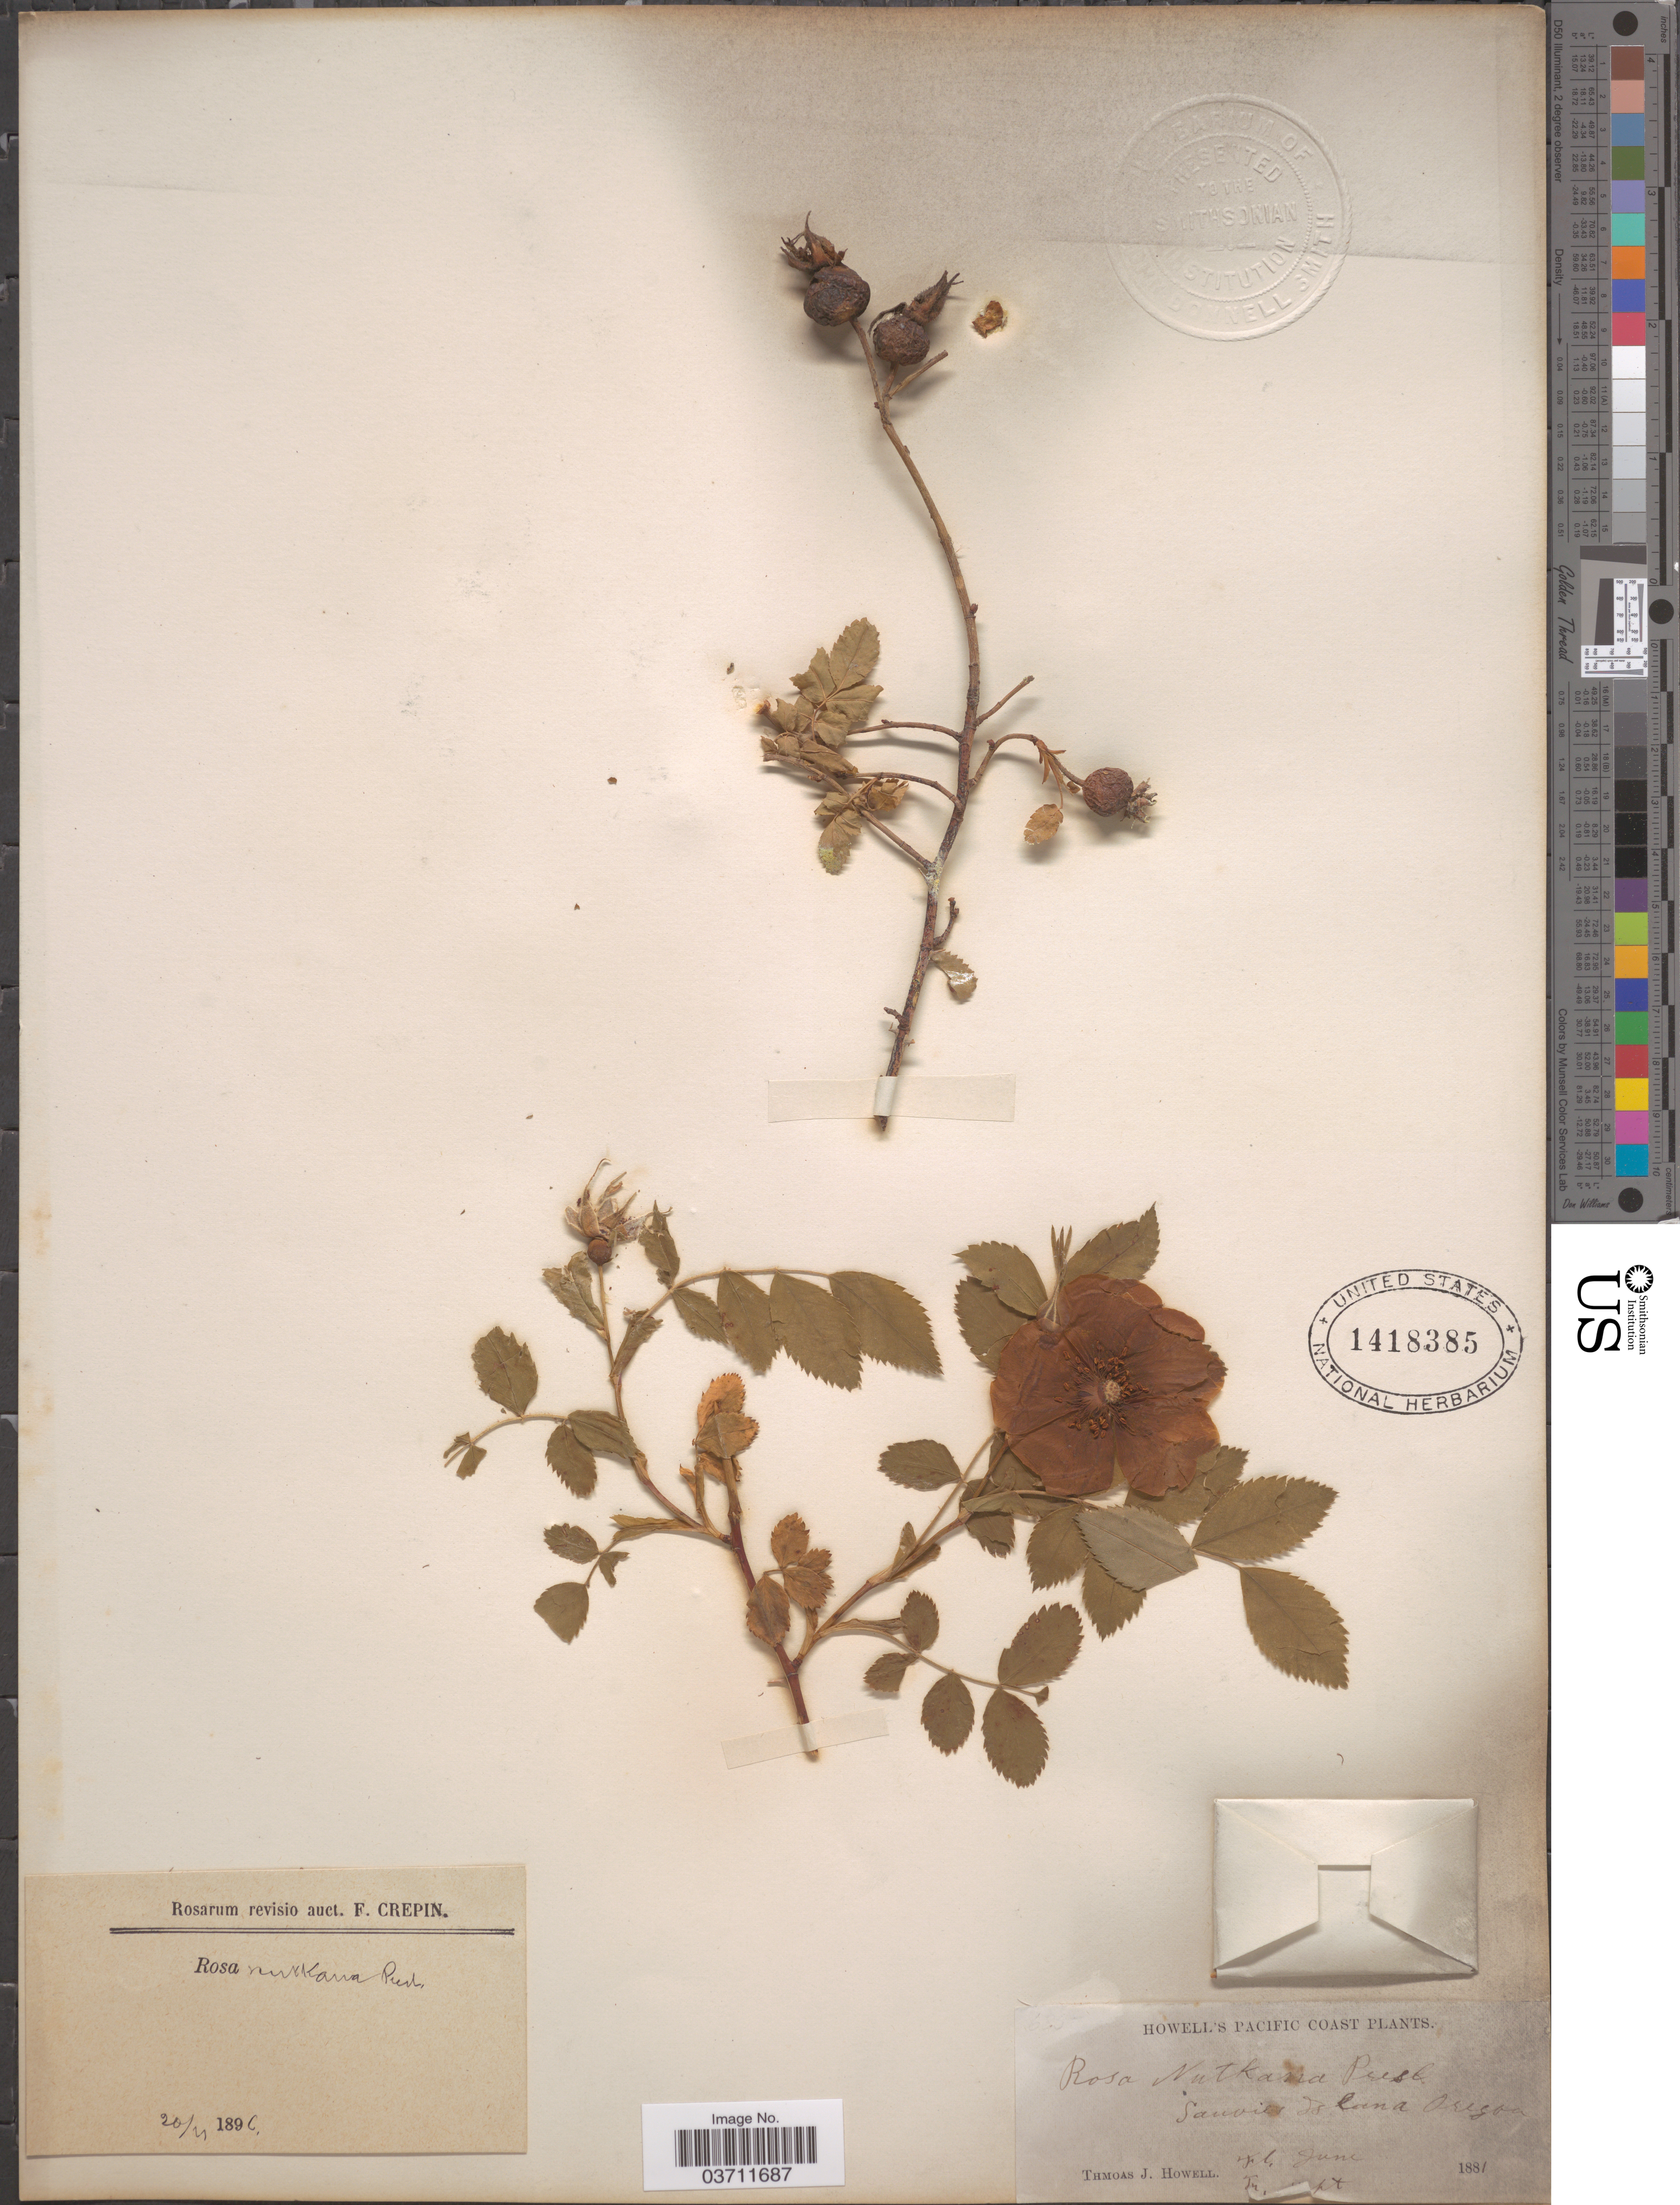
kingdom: Plantae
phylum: Tracheophyta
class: Magnoliopsida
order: Rosales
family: Rosaceae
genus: Rosa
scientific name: Rosa nutkana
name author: C. Presl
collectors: T. J. Howell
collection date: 1881-06/1881-09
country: United States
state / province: Oregon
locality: Pacific Coast. Sauvie's Island.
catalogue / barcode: US 1418385